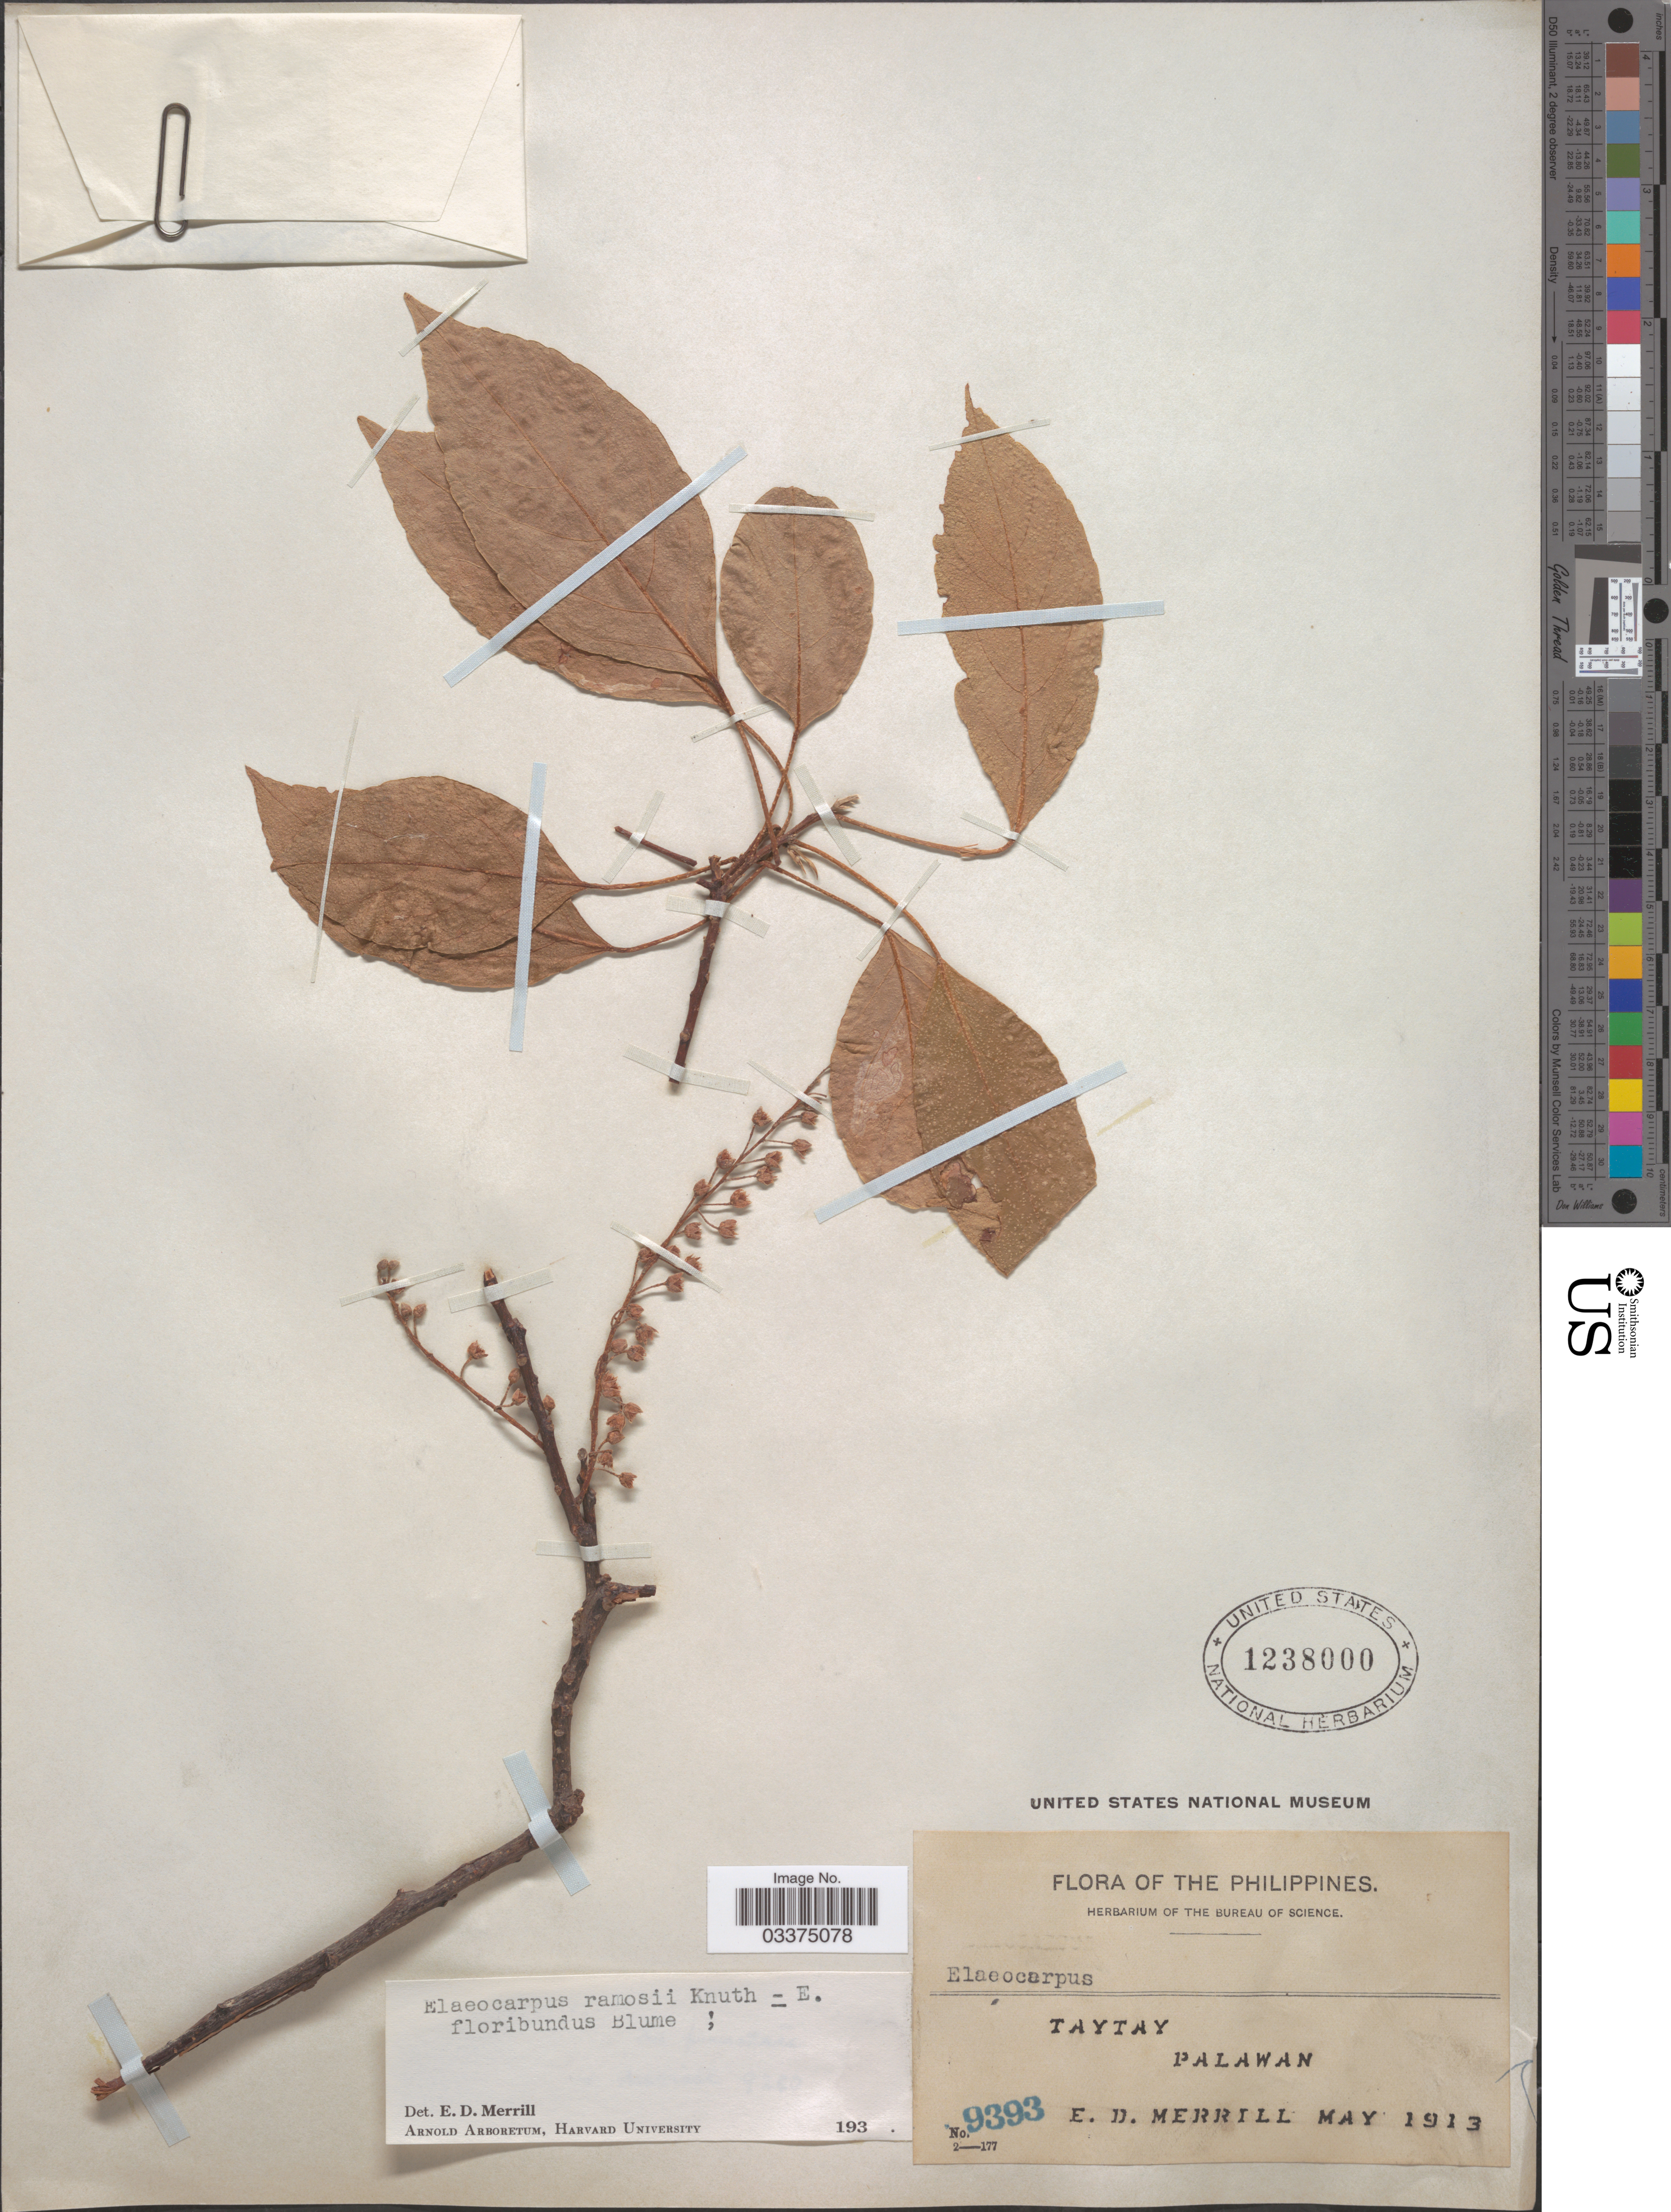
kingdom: Plantae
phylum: Tracheophyta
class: Magnoliopsida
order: Oxalidales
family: Elaeocarpaceae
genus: Elaeocarpus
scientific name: Elaeocarpus ramosii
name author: R. Knuth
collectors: E. D. Merrill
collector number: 9393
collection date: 1913-05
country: Philippines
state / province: Mimaropa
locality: Taytay, Palawan.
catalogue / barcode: US 1238000